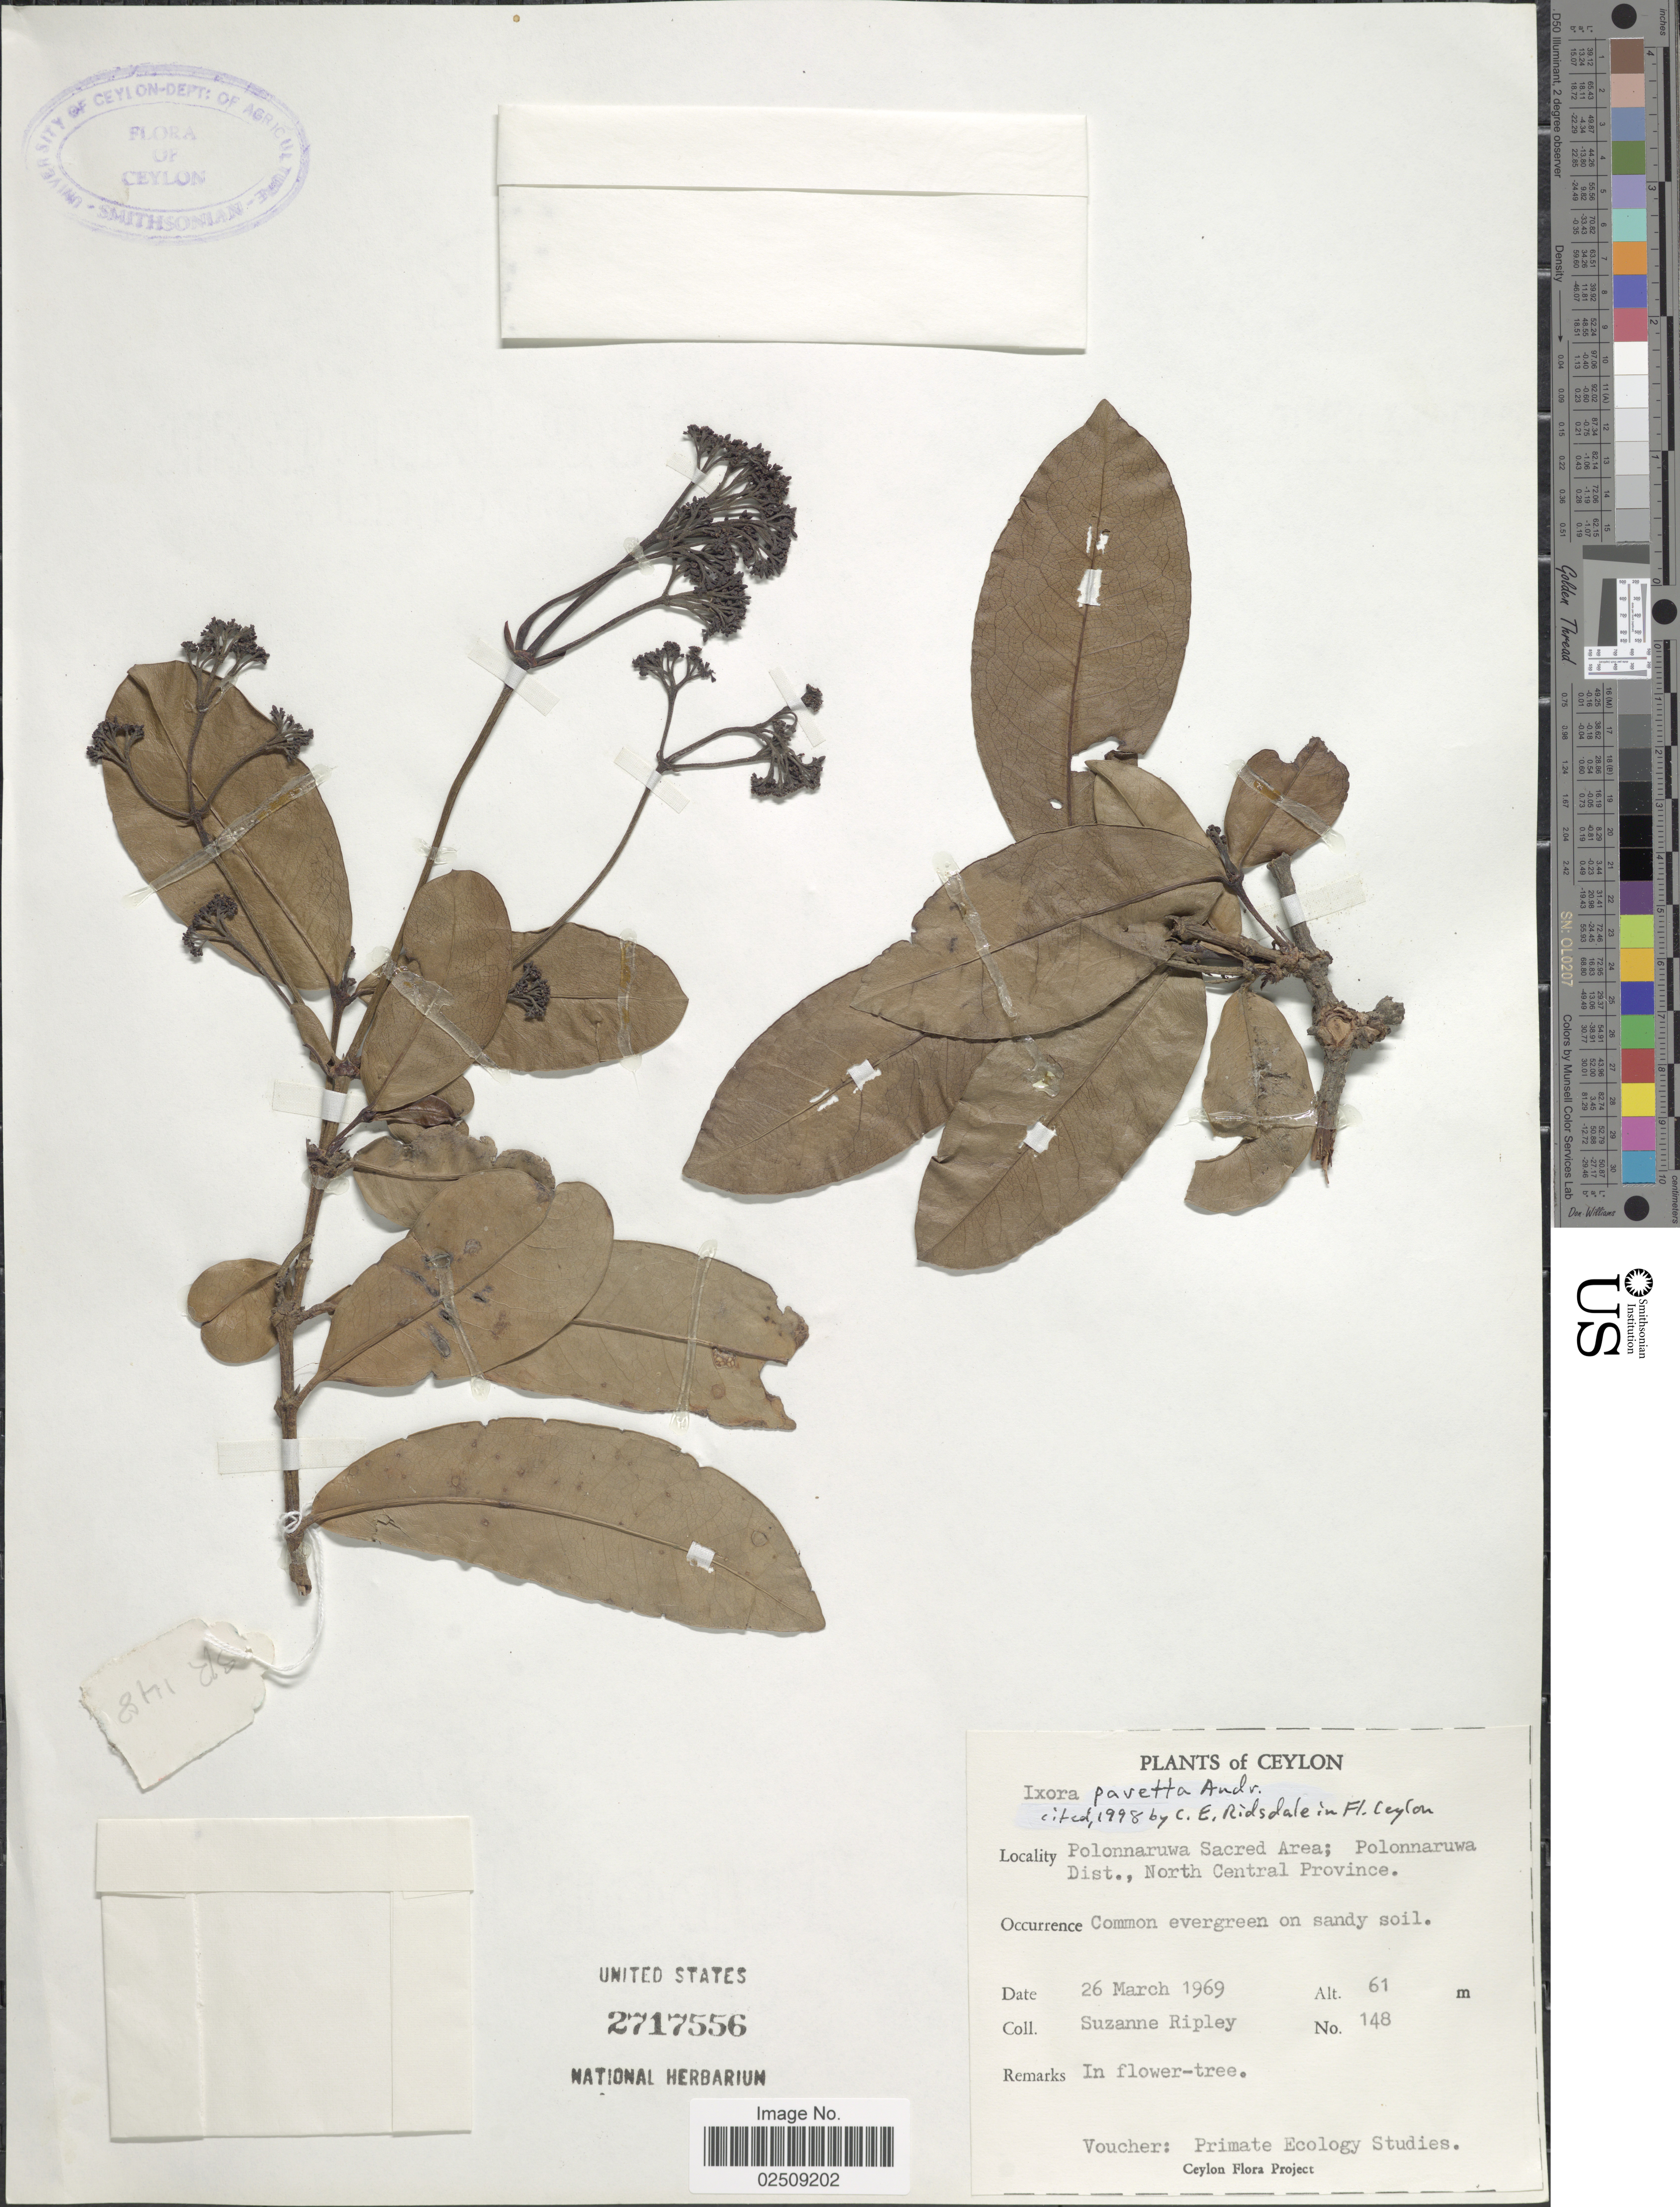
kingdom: Plantae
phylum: Tracheophyta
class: Magnoliopsida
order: Gentianales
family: Rubiaceae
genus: Ixora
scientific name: Ixora pavetta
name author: Andrews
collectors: S. Ripley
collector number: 148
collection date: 1969-03-26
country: Sri Lanka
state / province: North Central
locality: Ceylon. Polonnaruwa Sacred Area; Polonnaruwa Dist.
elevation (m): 61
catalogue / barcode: US 2717556